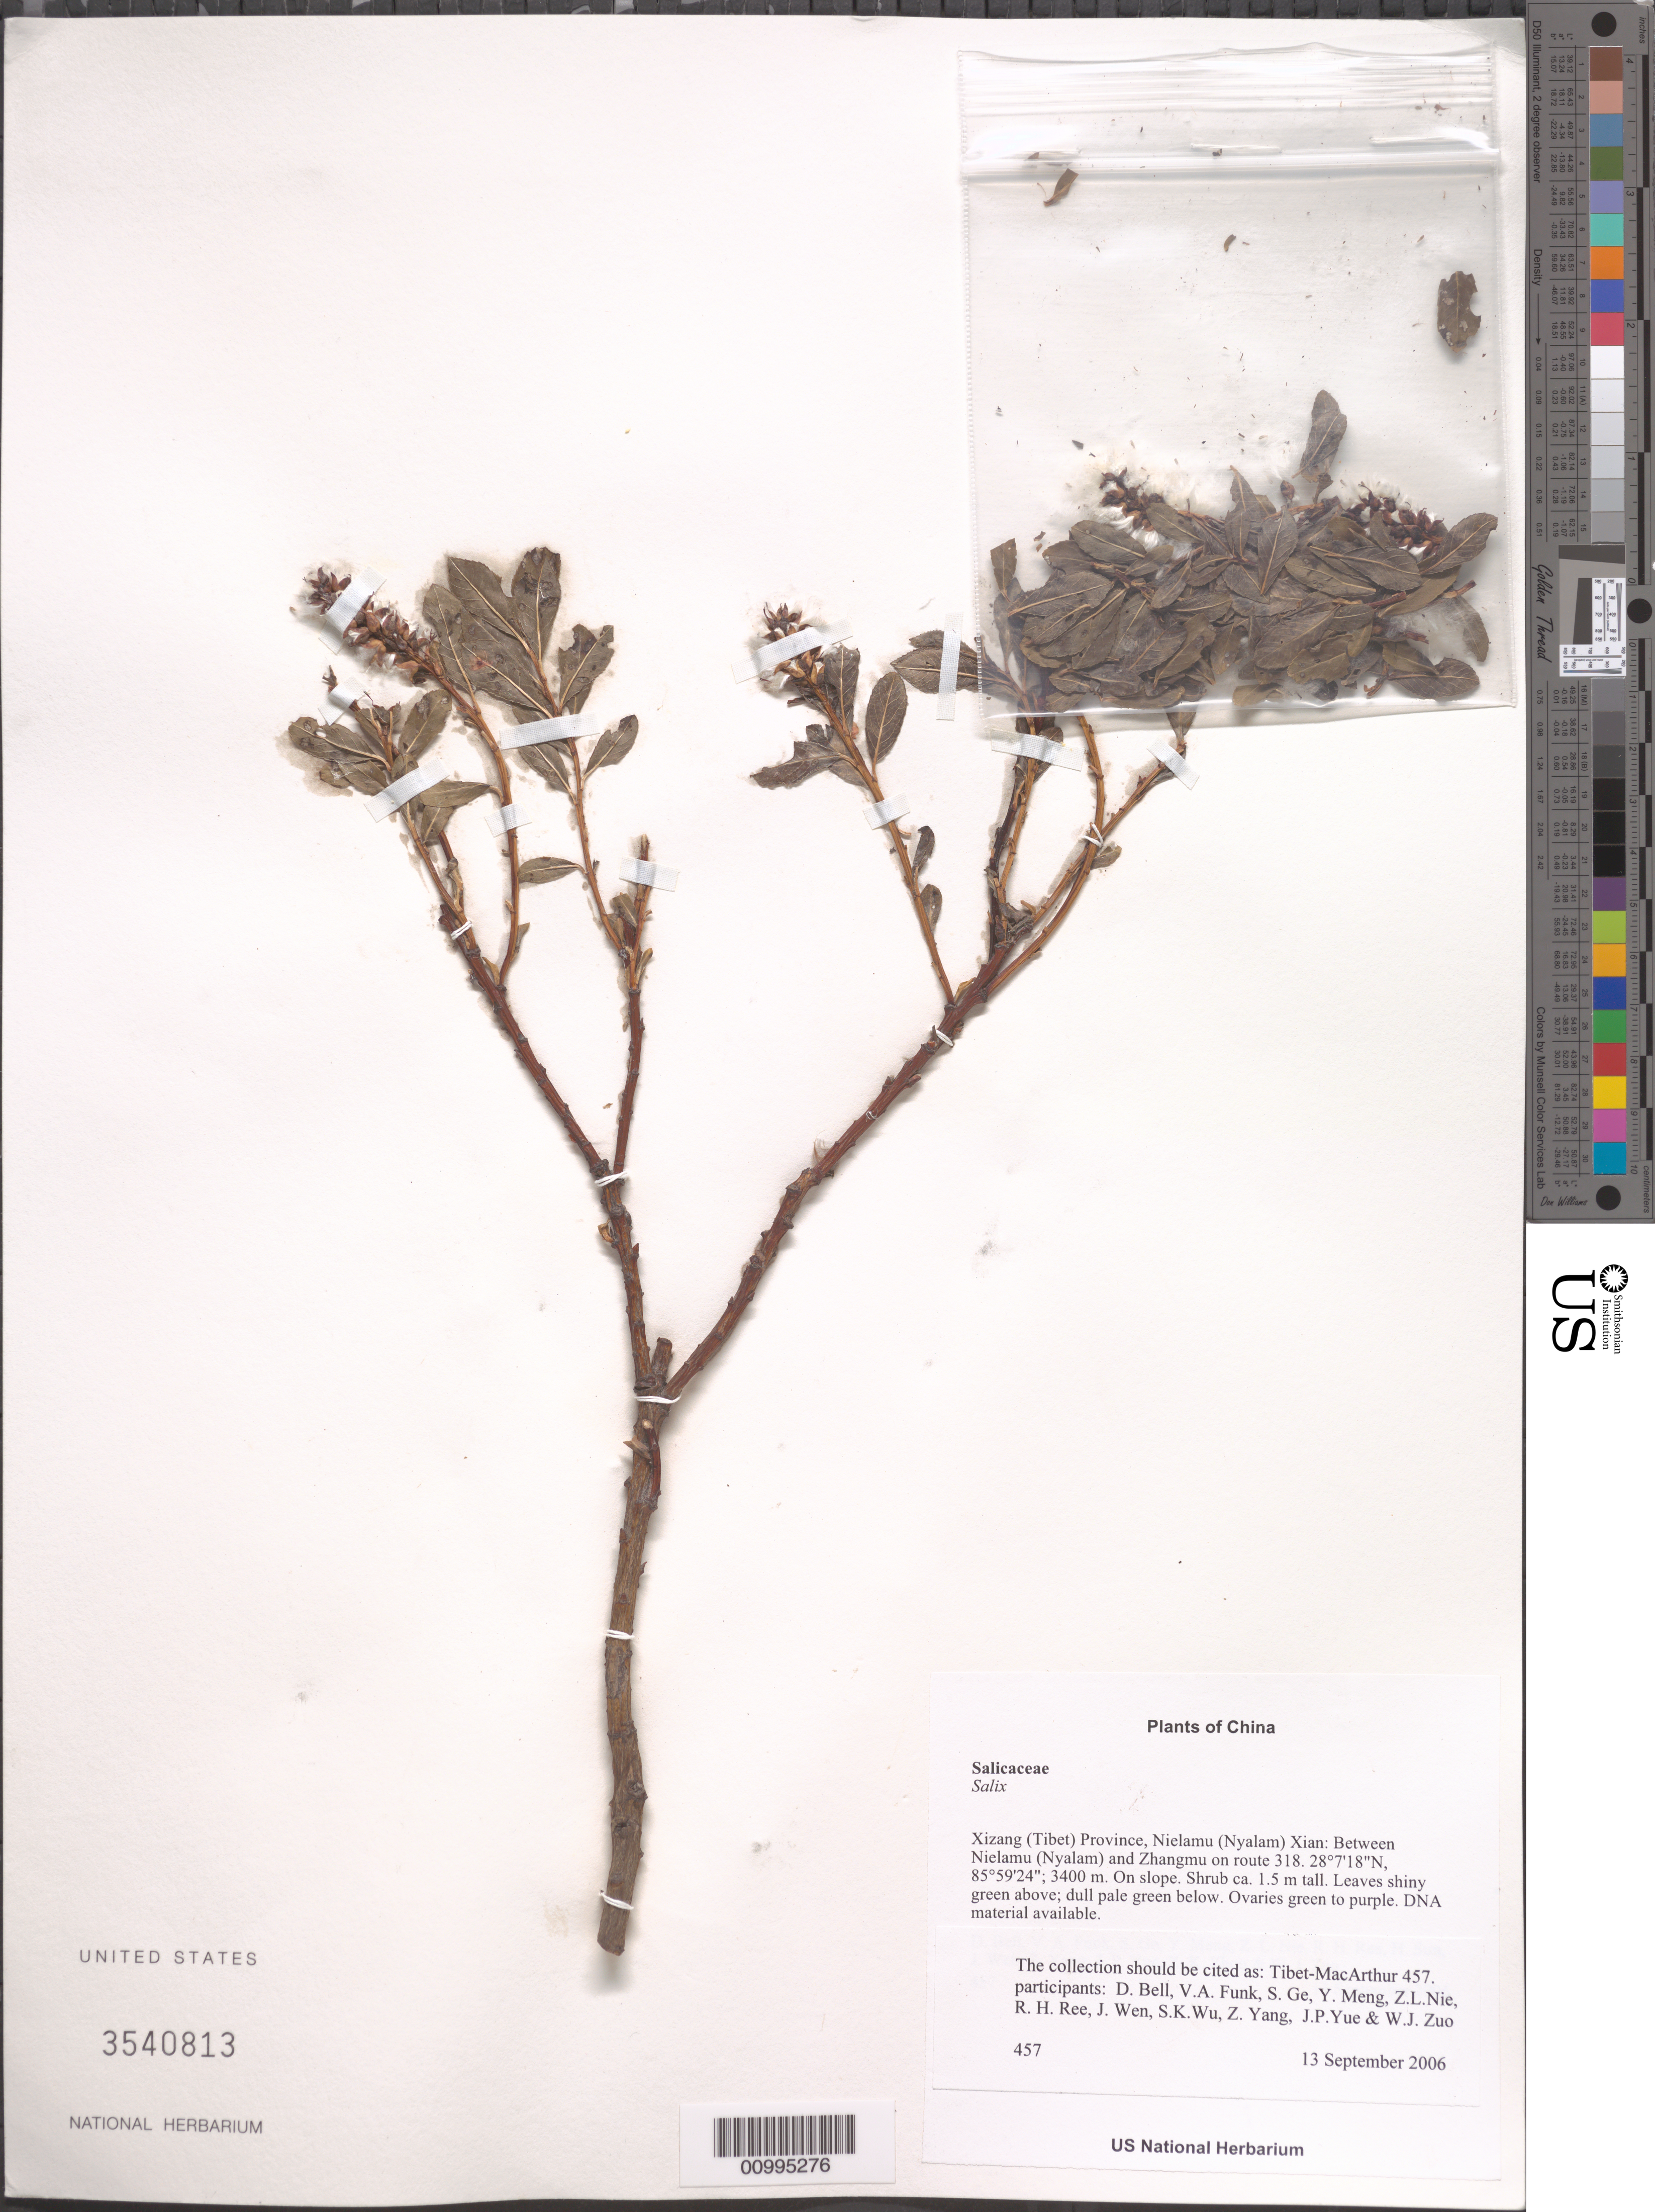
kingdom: Plantae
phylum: Tracheophyta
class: Magnoliopsida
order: Malpighiales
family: Salicaceae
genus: Salix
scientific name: Salix sp.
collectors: Tibet-MacArthur, D. A. Bell, V. Funk, S. Ge, Y. Meng, Z. Nie, R. Ree, H. Sun, J. Wen, Z. Yang, J. Yue, Z. Zhou & W. Zuo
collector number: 457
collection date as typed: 13 Sep 2006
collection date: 2006-09-13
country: China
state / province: Xizang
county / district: Nielamu (Nyalam) Xian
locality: Between Nielamu (Nyalam) and Zhangmu on route 318.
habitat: Rocky slopes, cliff bases and disturbed areas beside road. On slope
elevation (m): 3400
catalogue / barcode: US 3540813